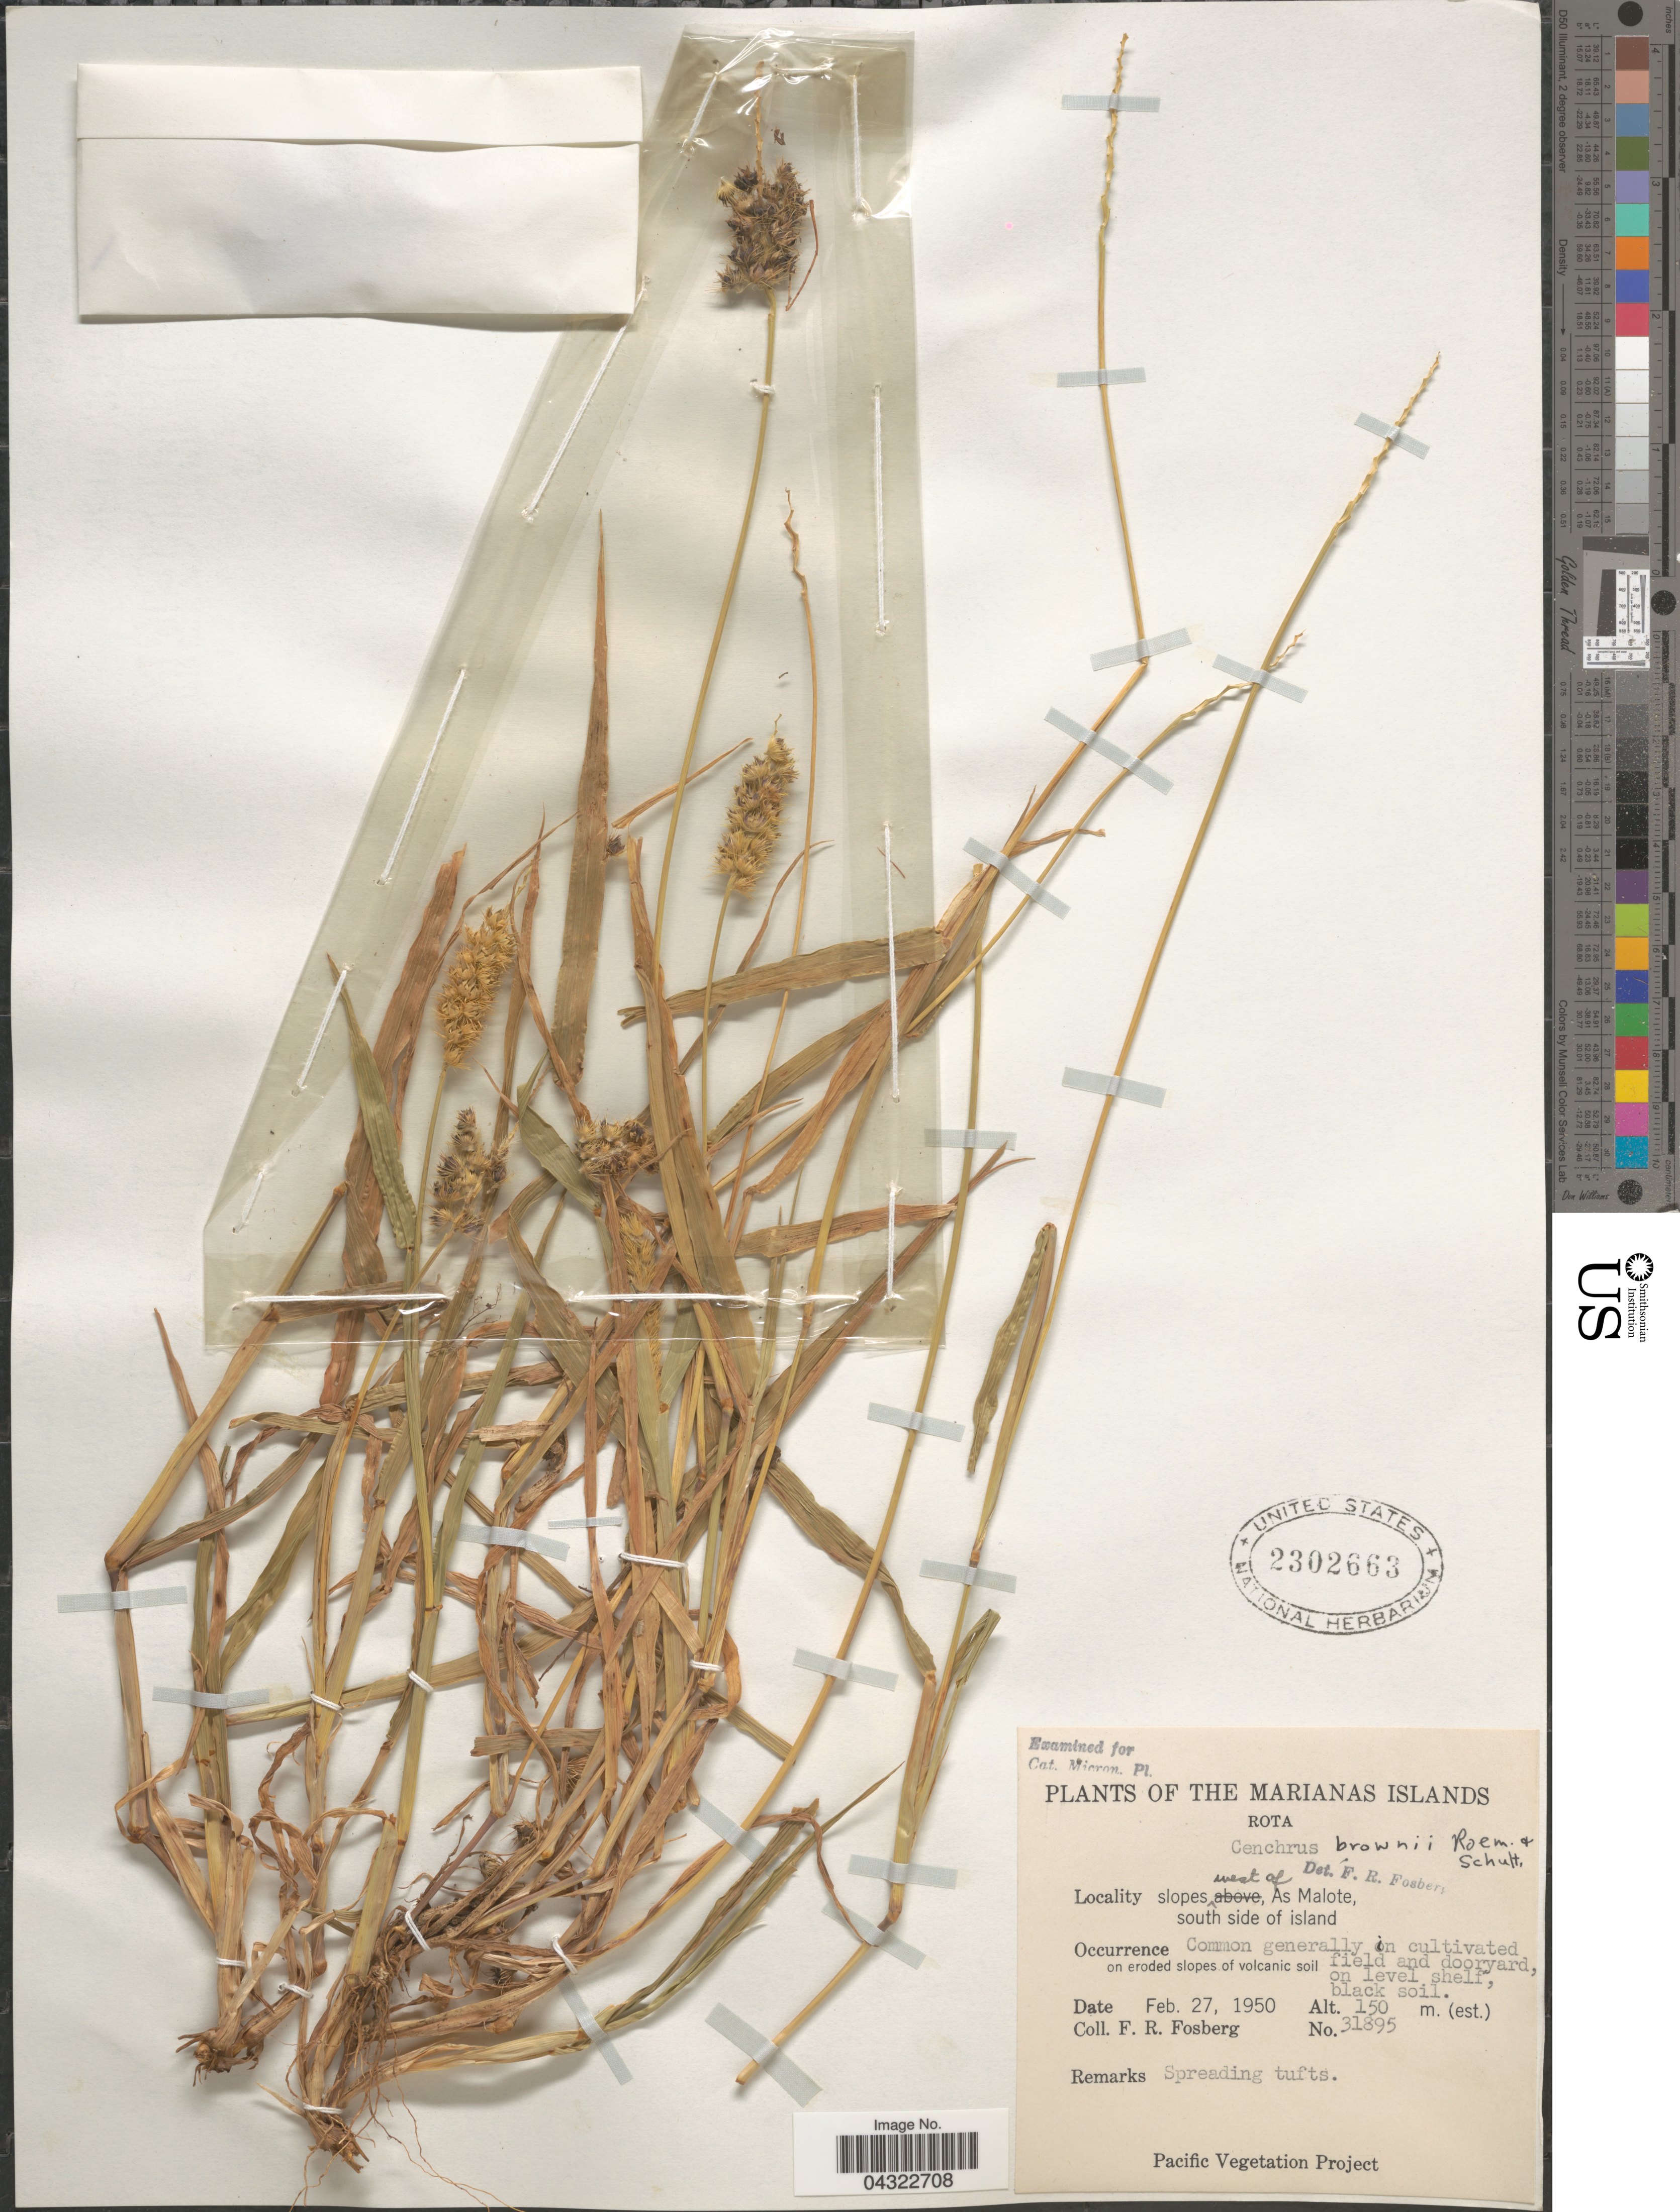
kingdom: Plantae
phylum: Tracheophyta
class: Liliopsida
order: Poales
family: Poaceae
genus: Cenchrus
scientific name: Cenchrus brownii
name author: Roem. & Schult.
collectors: F. R. Fosberg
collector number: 31895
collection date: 1950-02-27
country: Northern Mariana Islands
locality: The Marianas Islands. Rota. Slopes west of As Malote, south side of island.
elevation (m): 150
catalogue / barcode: US 2302663